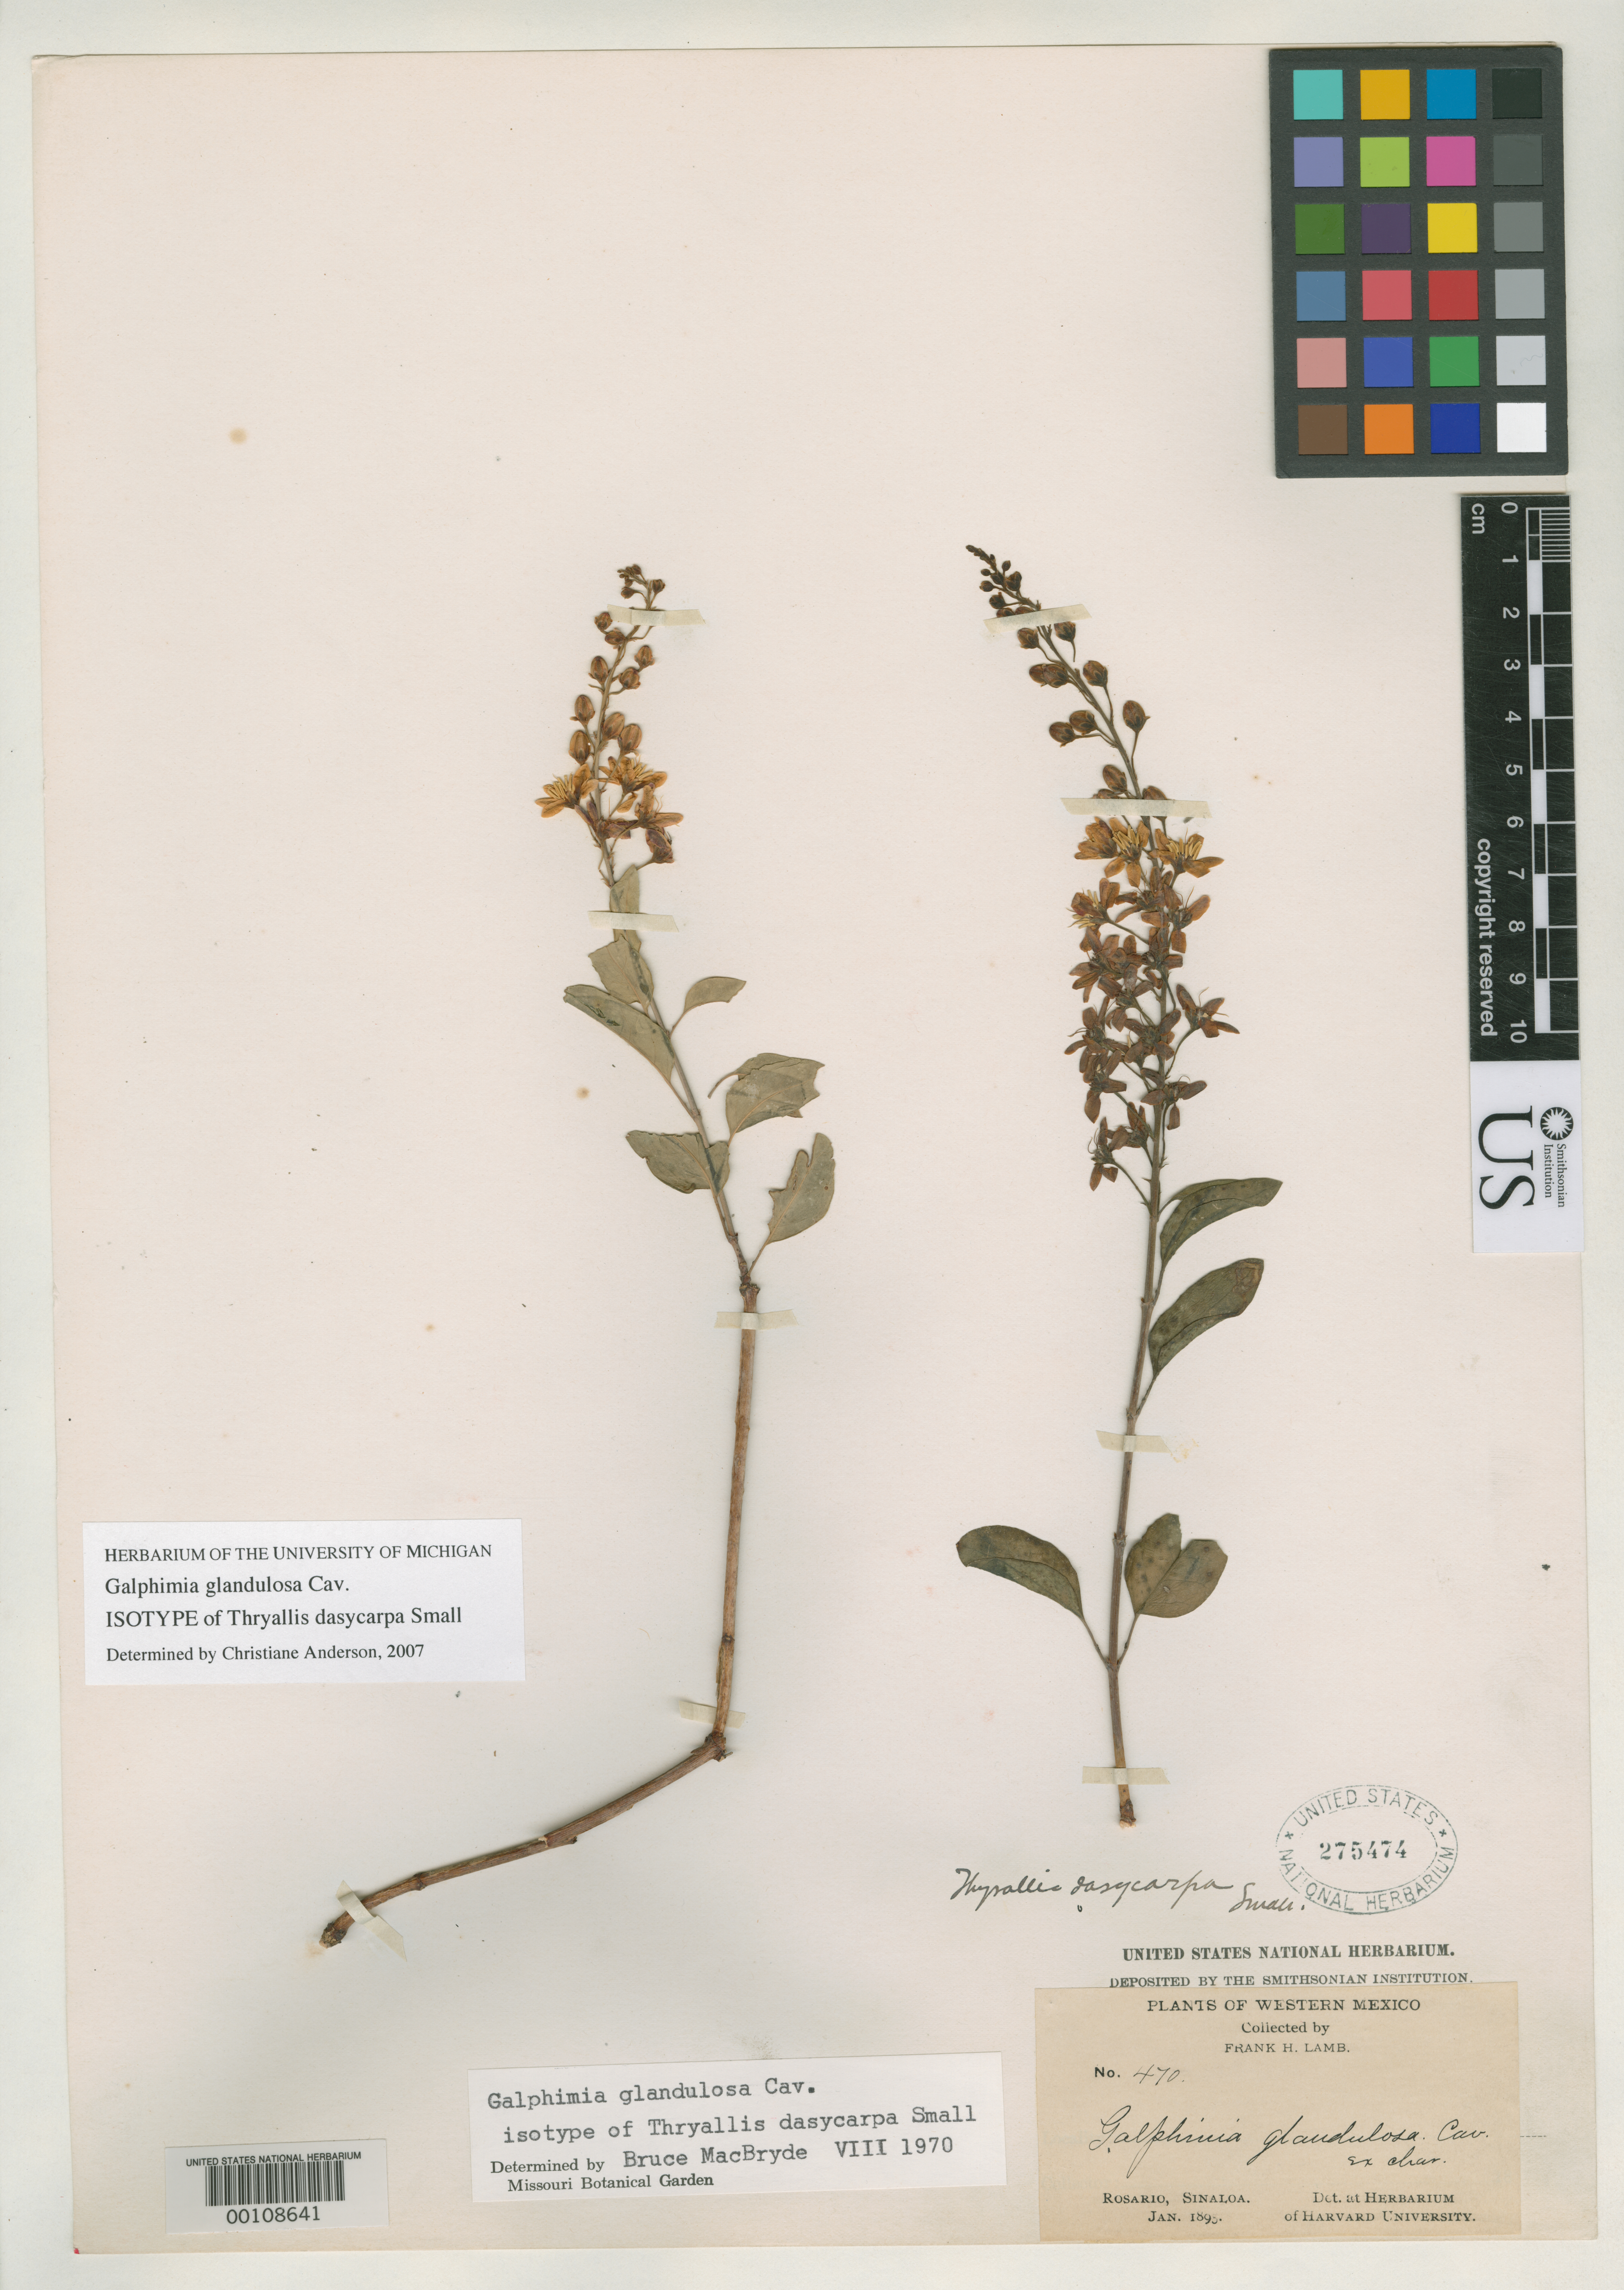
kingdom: Plantae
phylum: Tracheophyta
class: Magnoliopsida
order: Malpighiales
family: Malpighiaceae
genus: Thryallis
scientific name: Thryallis dasycarpa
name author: Small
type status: Isotype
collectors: F. H. Lamb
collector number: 470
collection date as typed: Jan 1895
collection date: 1895-01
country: Mexico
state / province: Sinaloa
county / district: Rosario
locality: El Rosario.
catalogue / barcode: US 275474